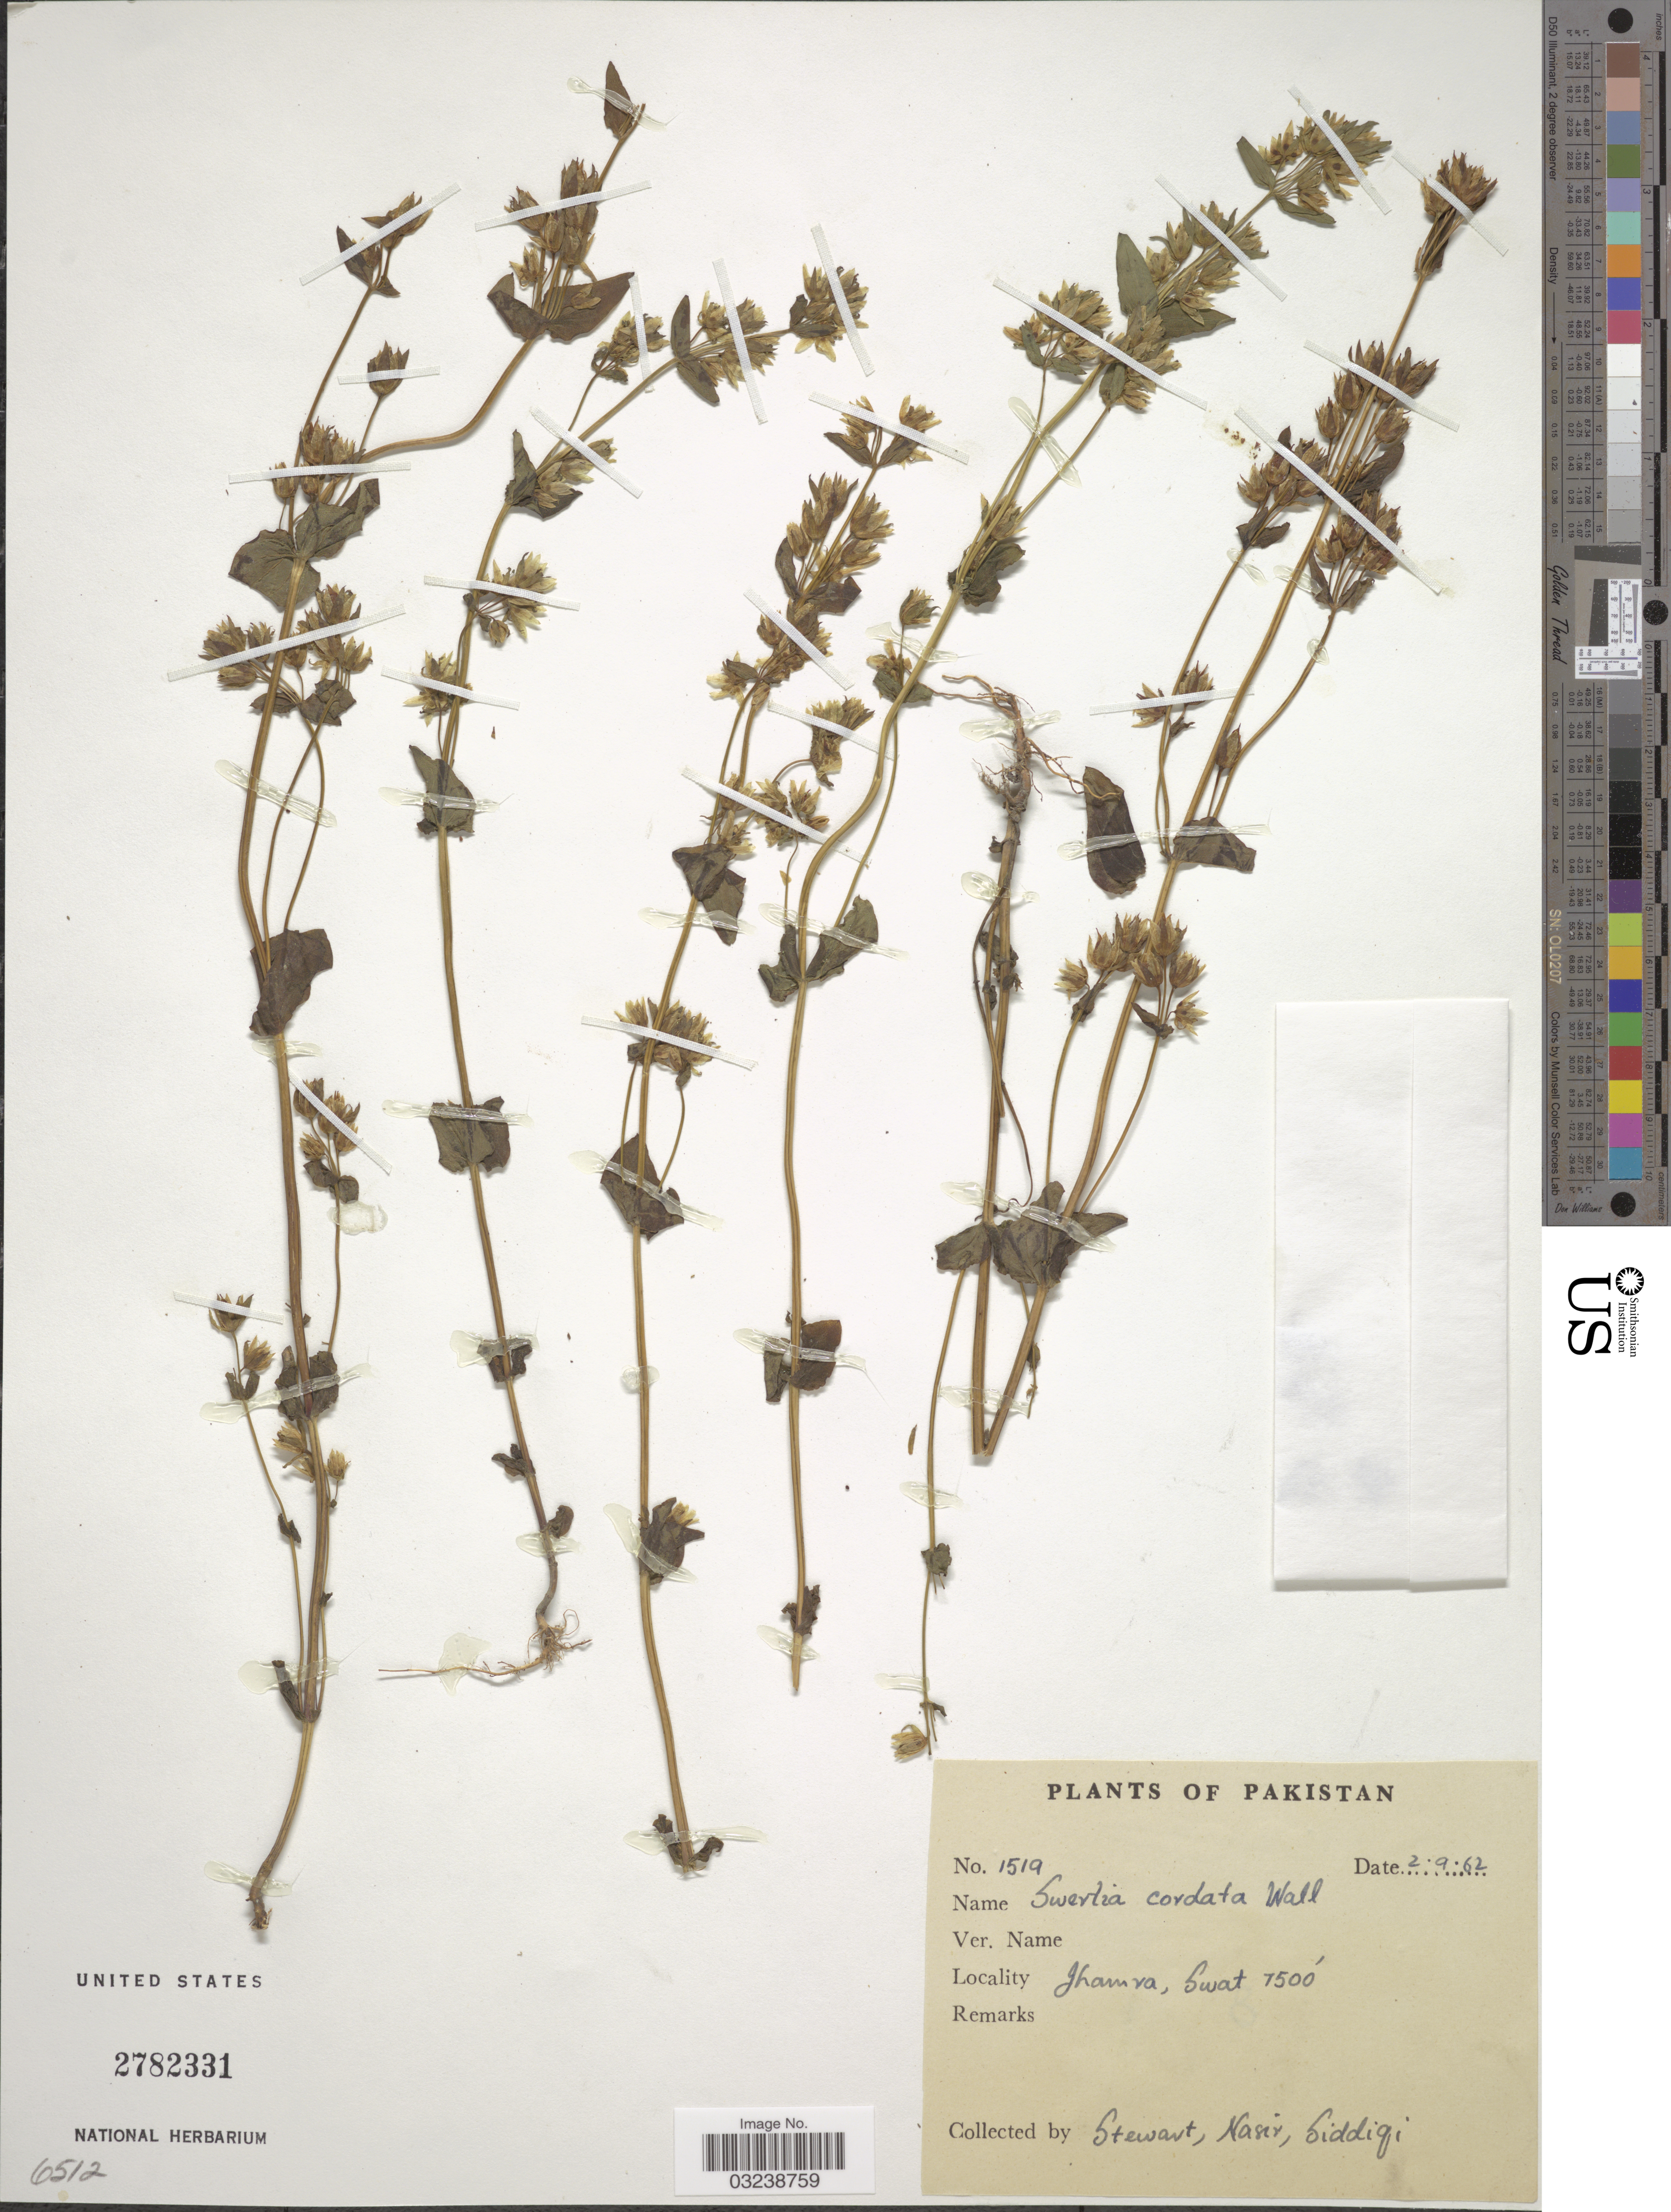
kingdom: Plantae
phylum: Tracheophyta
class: Magnoliopsida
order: Gentianales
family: Gentianaceae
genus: Swertia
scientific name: Swertia cordata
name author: (Wall. ex G. Don) C.B. Clarke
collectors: Stewart, Nasir & -. Siddiqi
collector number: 1519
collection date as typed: Transcribed d/m/y: 2/9/62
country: Pakistan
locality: Jhamra, Swat.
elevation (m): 2286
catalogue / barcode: US 2782331